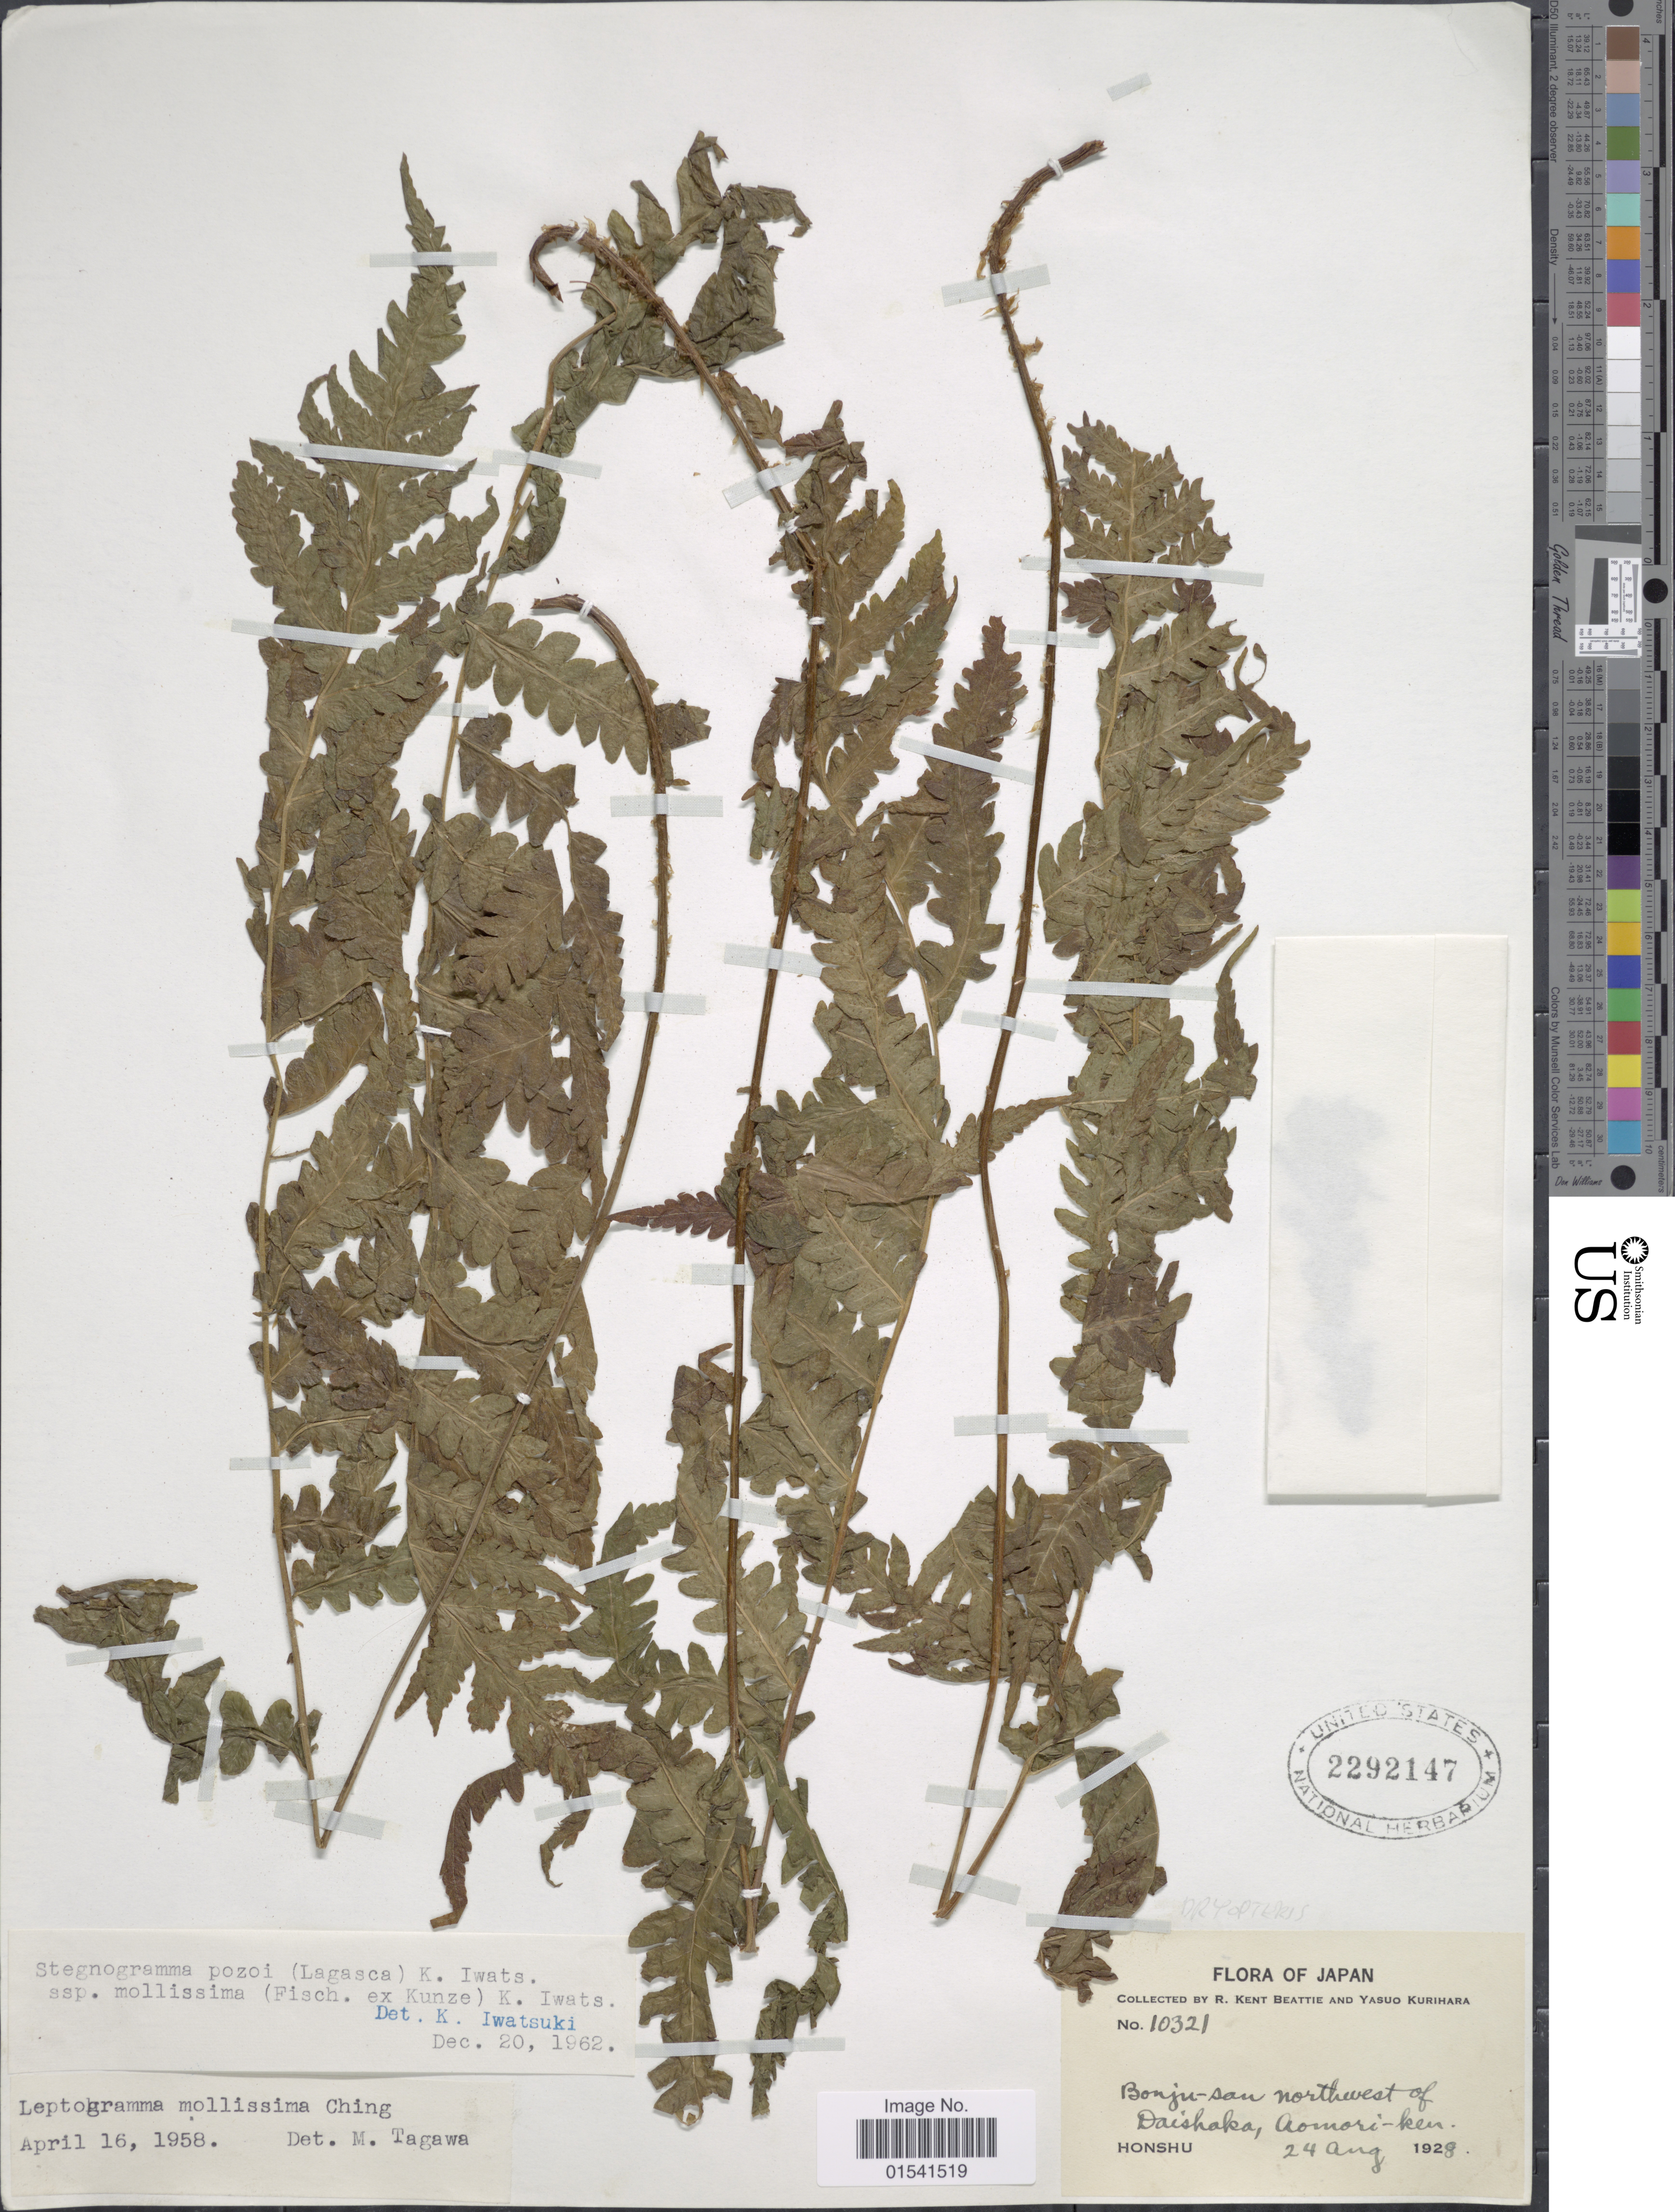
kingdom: Plantae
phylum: Tracheophyta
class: Polypodiopsida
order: Polypodiales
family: Thelypteridaceae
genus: Stegnogramma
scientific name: Stegnogramma mollissima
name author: (Fisch. ex Kunze) Fraser-Jenk.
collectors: R. K. Beattie & Y. Kurihara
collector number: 10321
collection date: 1928-08-24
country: Japan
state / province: Aomori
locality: Bonju-san northwest of Daishaka, Aomori-ken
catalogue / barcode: US 2292147